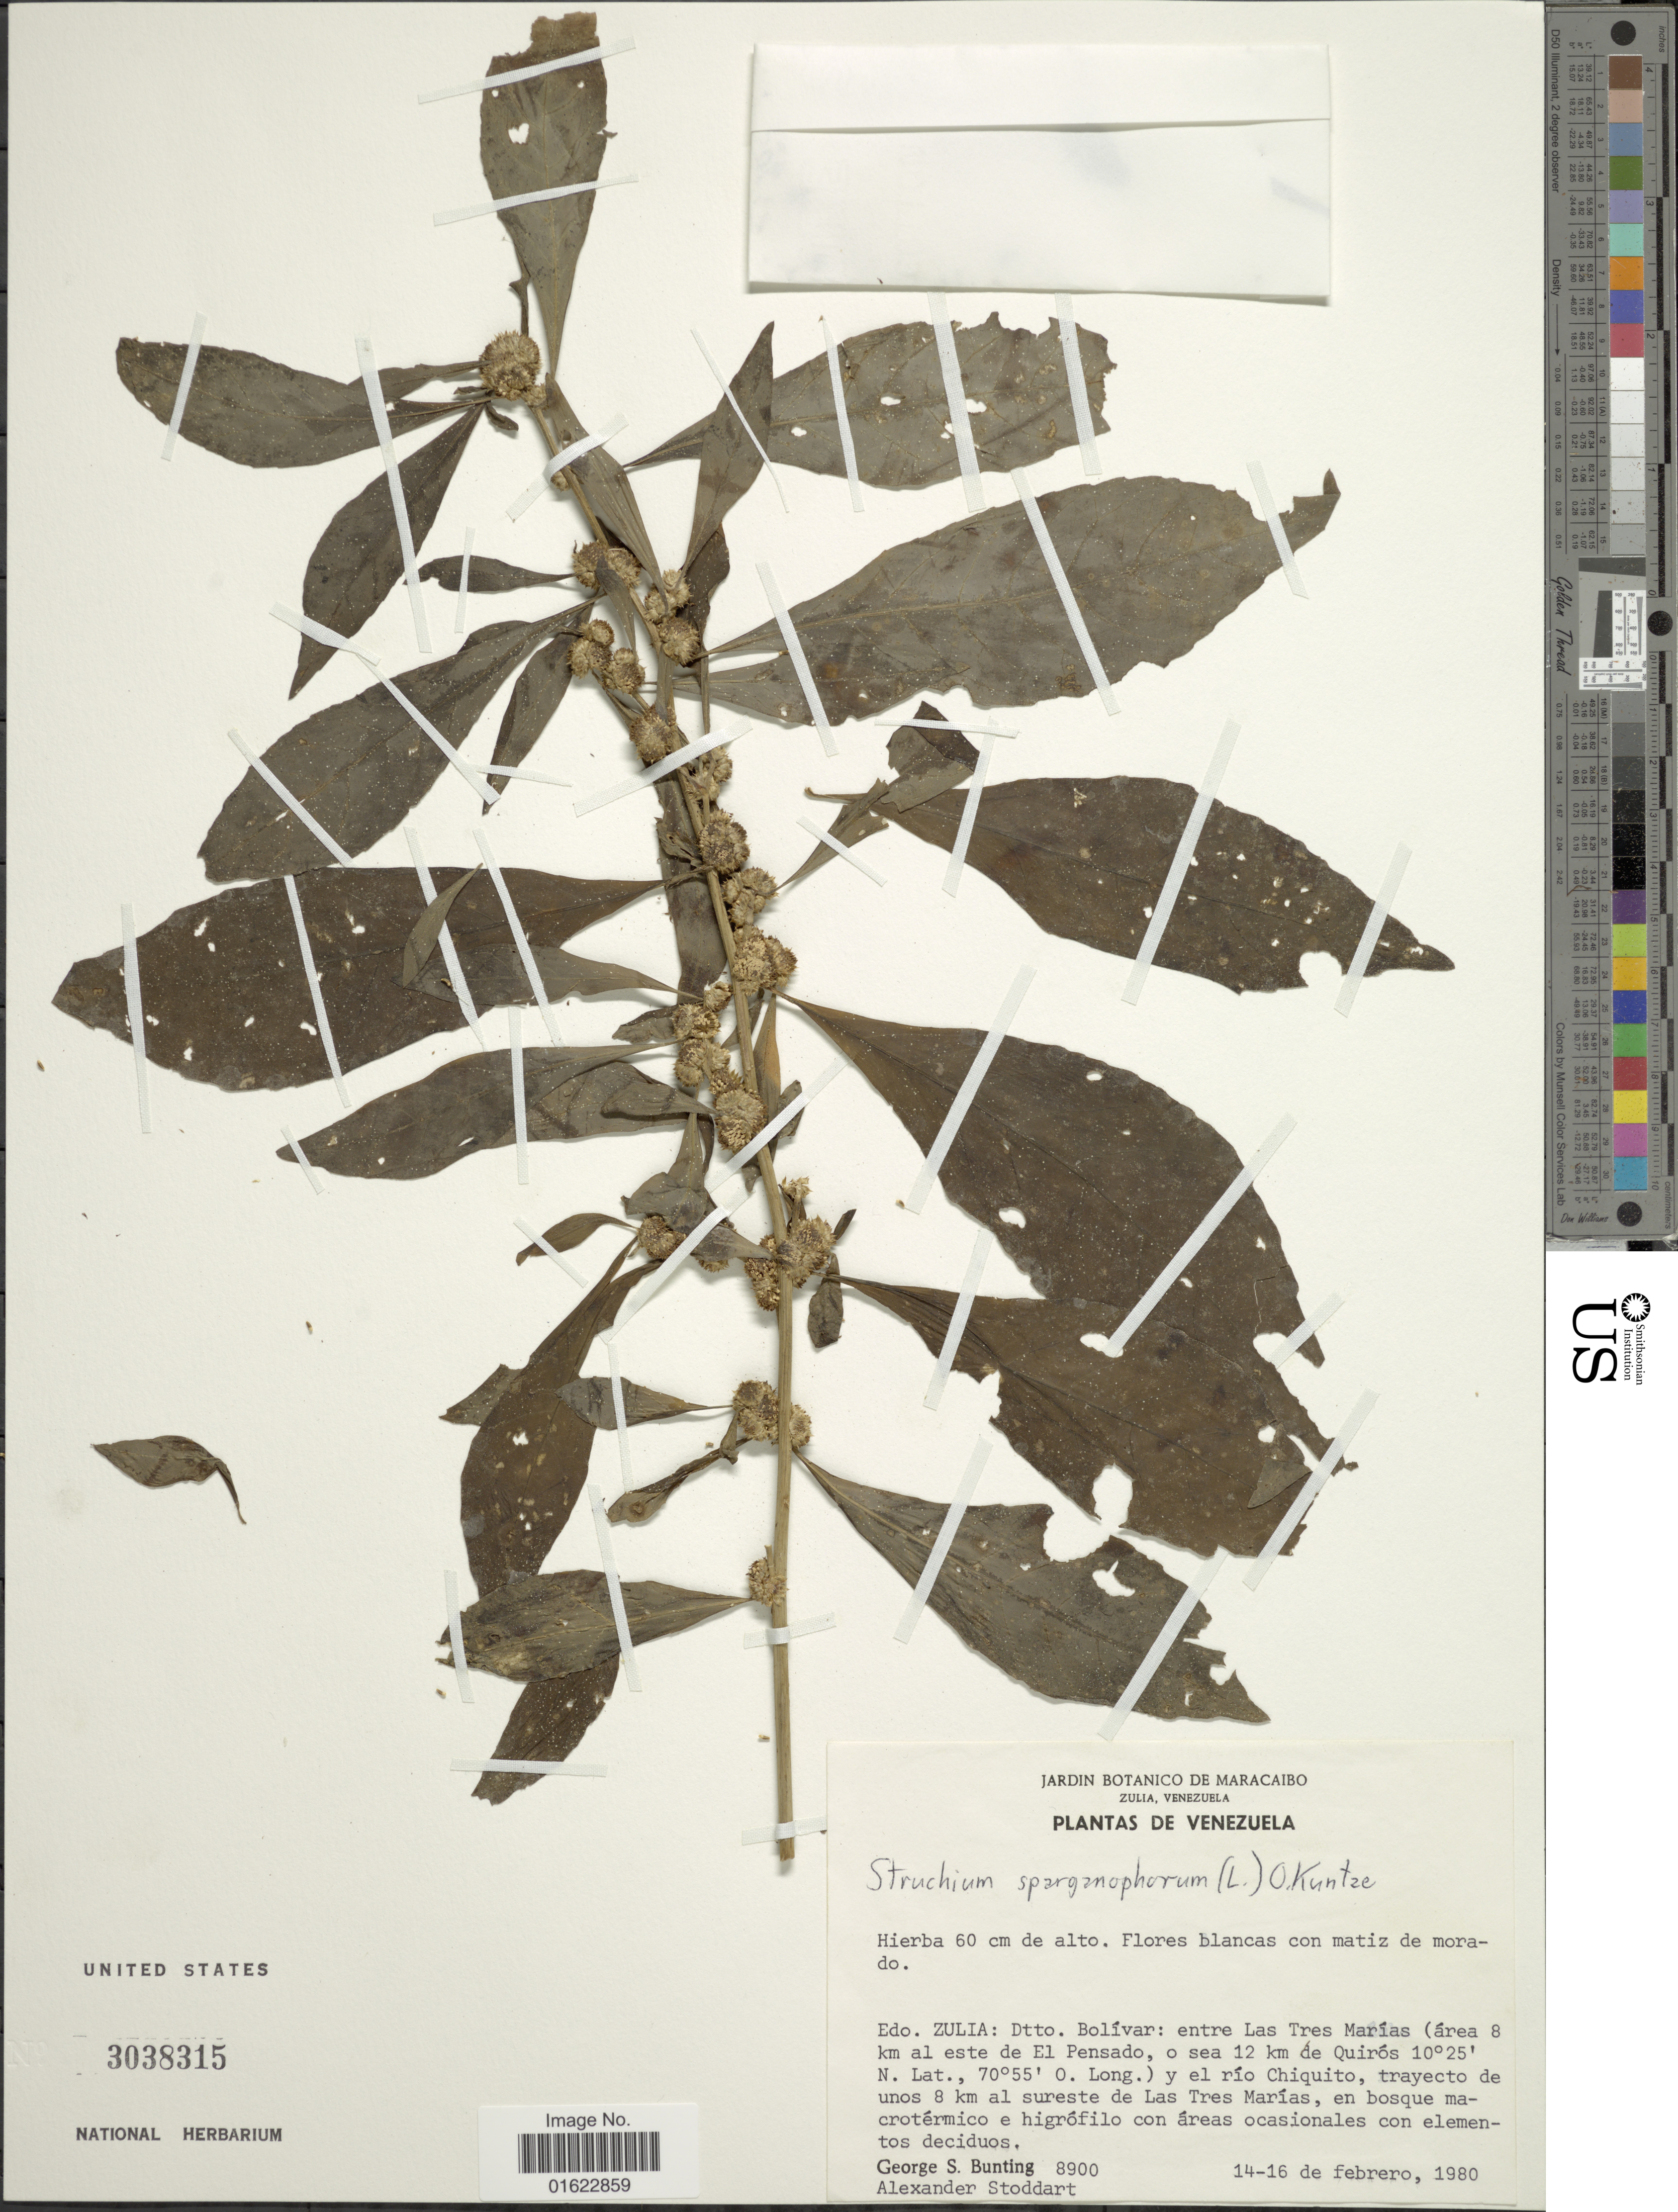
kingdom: Plantae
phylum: Tracheophyta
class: Magnoliopsida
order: Asterales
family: Asteraceae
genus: Struchium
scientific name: Struchium sparganophorum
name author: (L.) Kuntze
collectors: G. S. Bunting & A. Stoddart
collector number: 8900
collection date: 1980-02-14/1980-02-16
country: Venezuela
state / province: Zulia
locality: Venezuela, Edo. Zulia:Dtto. Bolivar; entre La Tres Marias (area 8 km al este de El Pensado, o sea 12 km de Quiros y el rio Chiquito, trayecto de unnos 8 km al sureste de Las Tres Marias.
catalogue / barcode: US 3038315